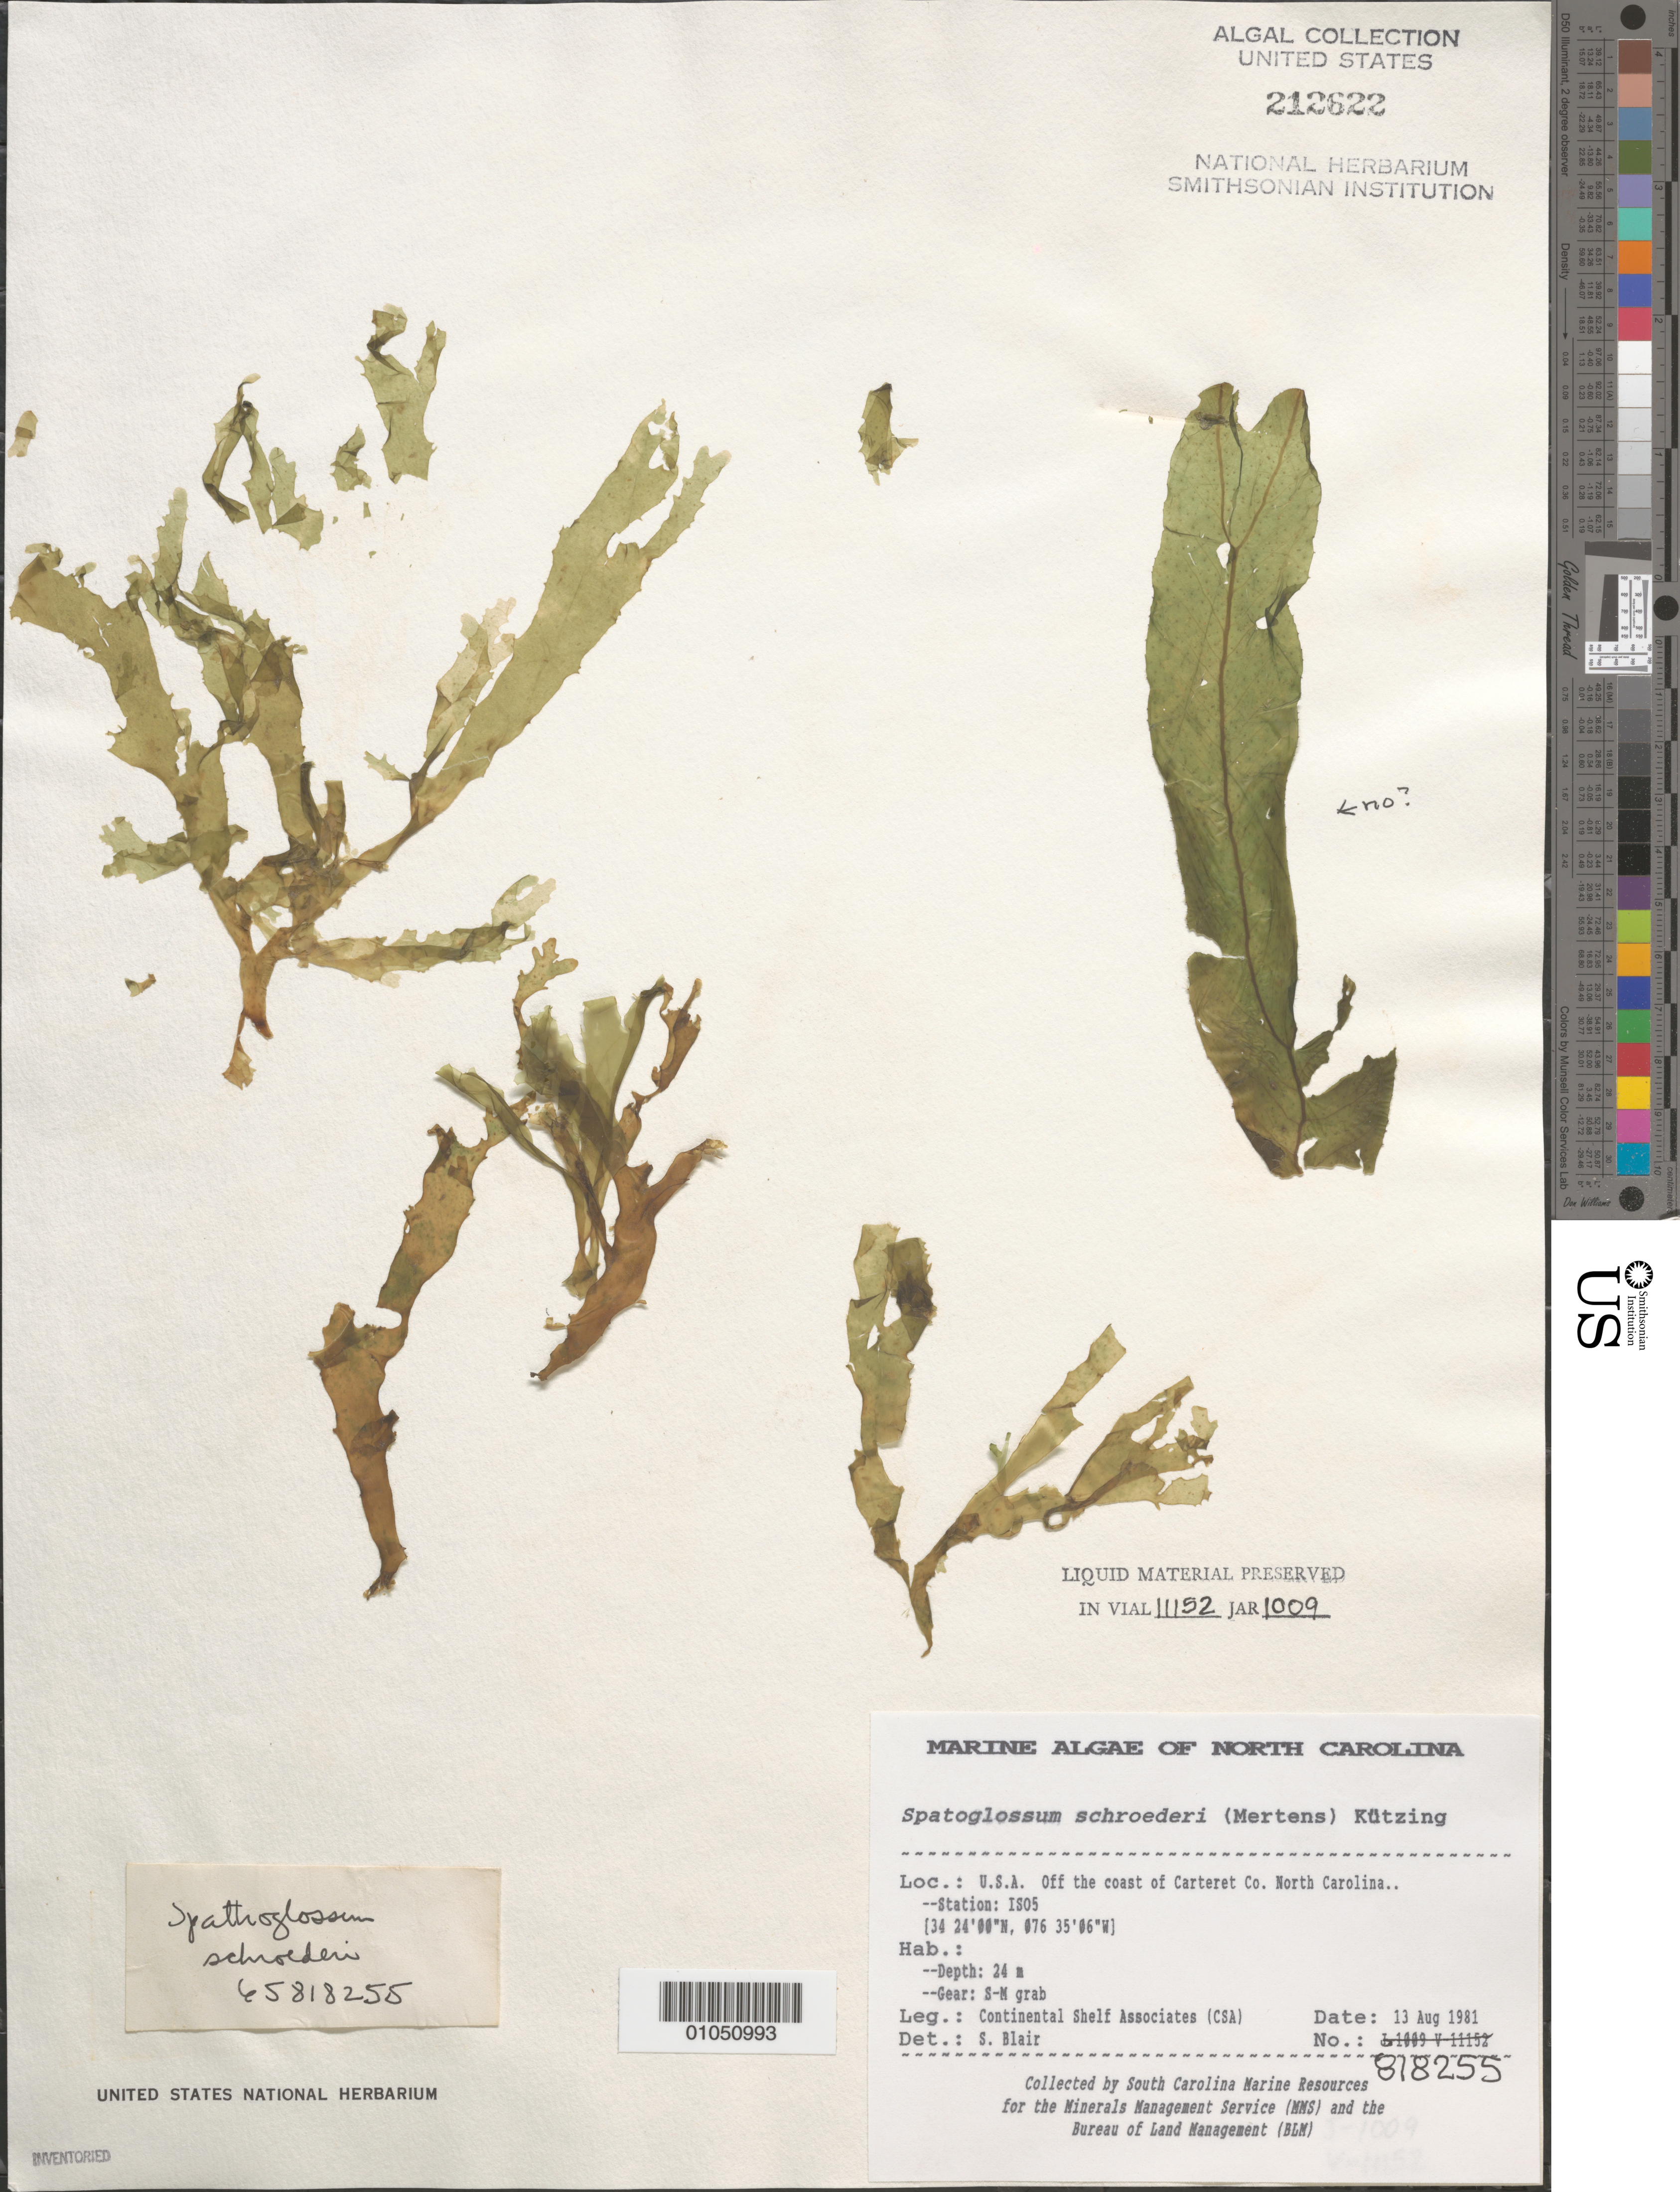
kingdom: Chromista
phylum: Ochrophyta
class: Phaeophyceae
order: Dictyotales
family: Dictyotaceae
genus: Spatoglossum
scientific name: Spatoglossum schroederi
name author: (C. Agardh) Kütz.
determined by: Blair, S. M.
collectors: Continental Shelf Associates for the MMS/BLM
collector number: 818255 (Station IS05)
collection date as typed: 13 Aug 1981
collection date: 1981-08-13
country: United States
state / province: North Carolina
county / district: Carteret County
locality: North Atlantic Ocean off coast of Carteret County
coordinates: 34 24'00"N, 076 35'06"W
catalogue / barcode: US 212622